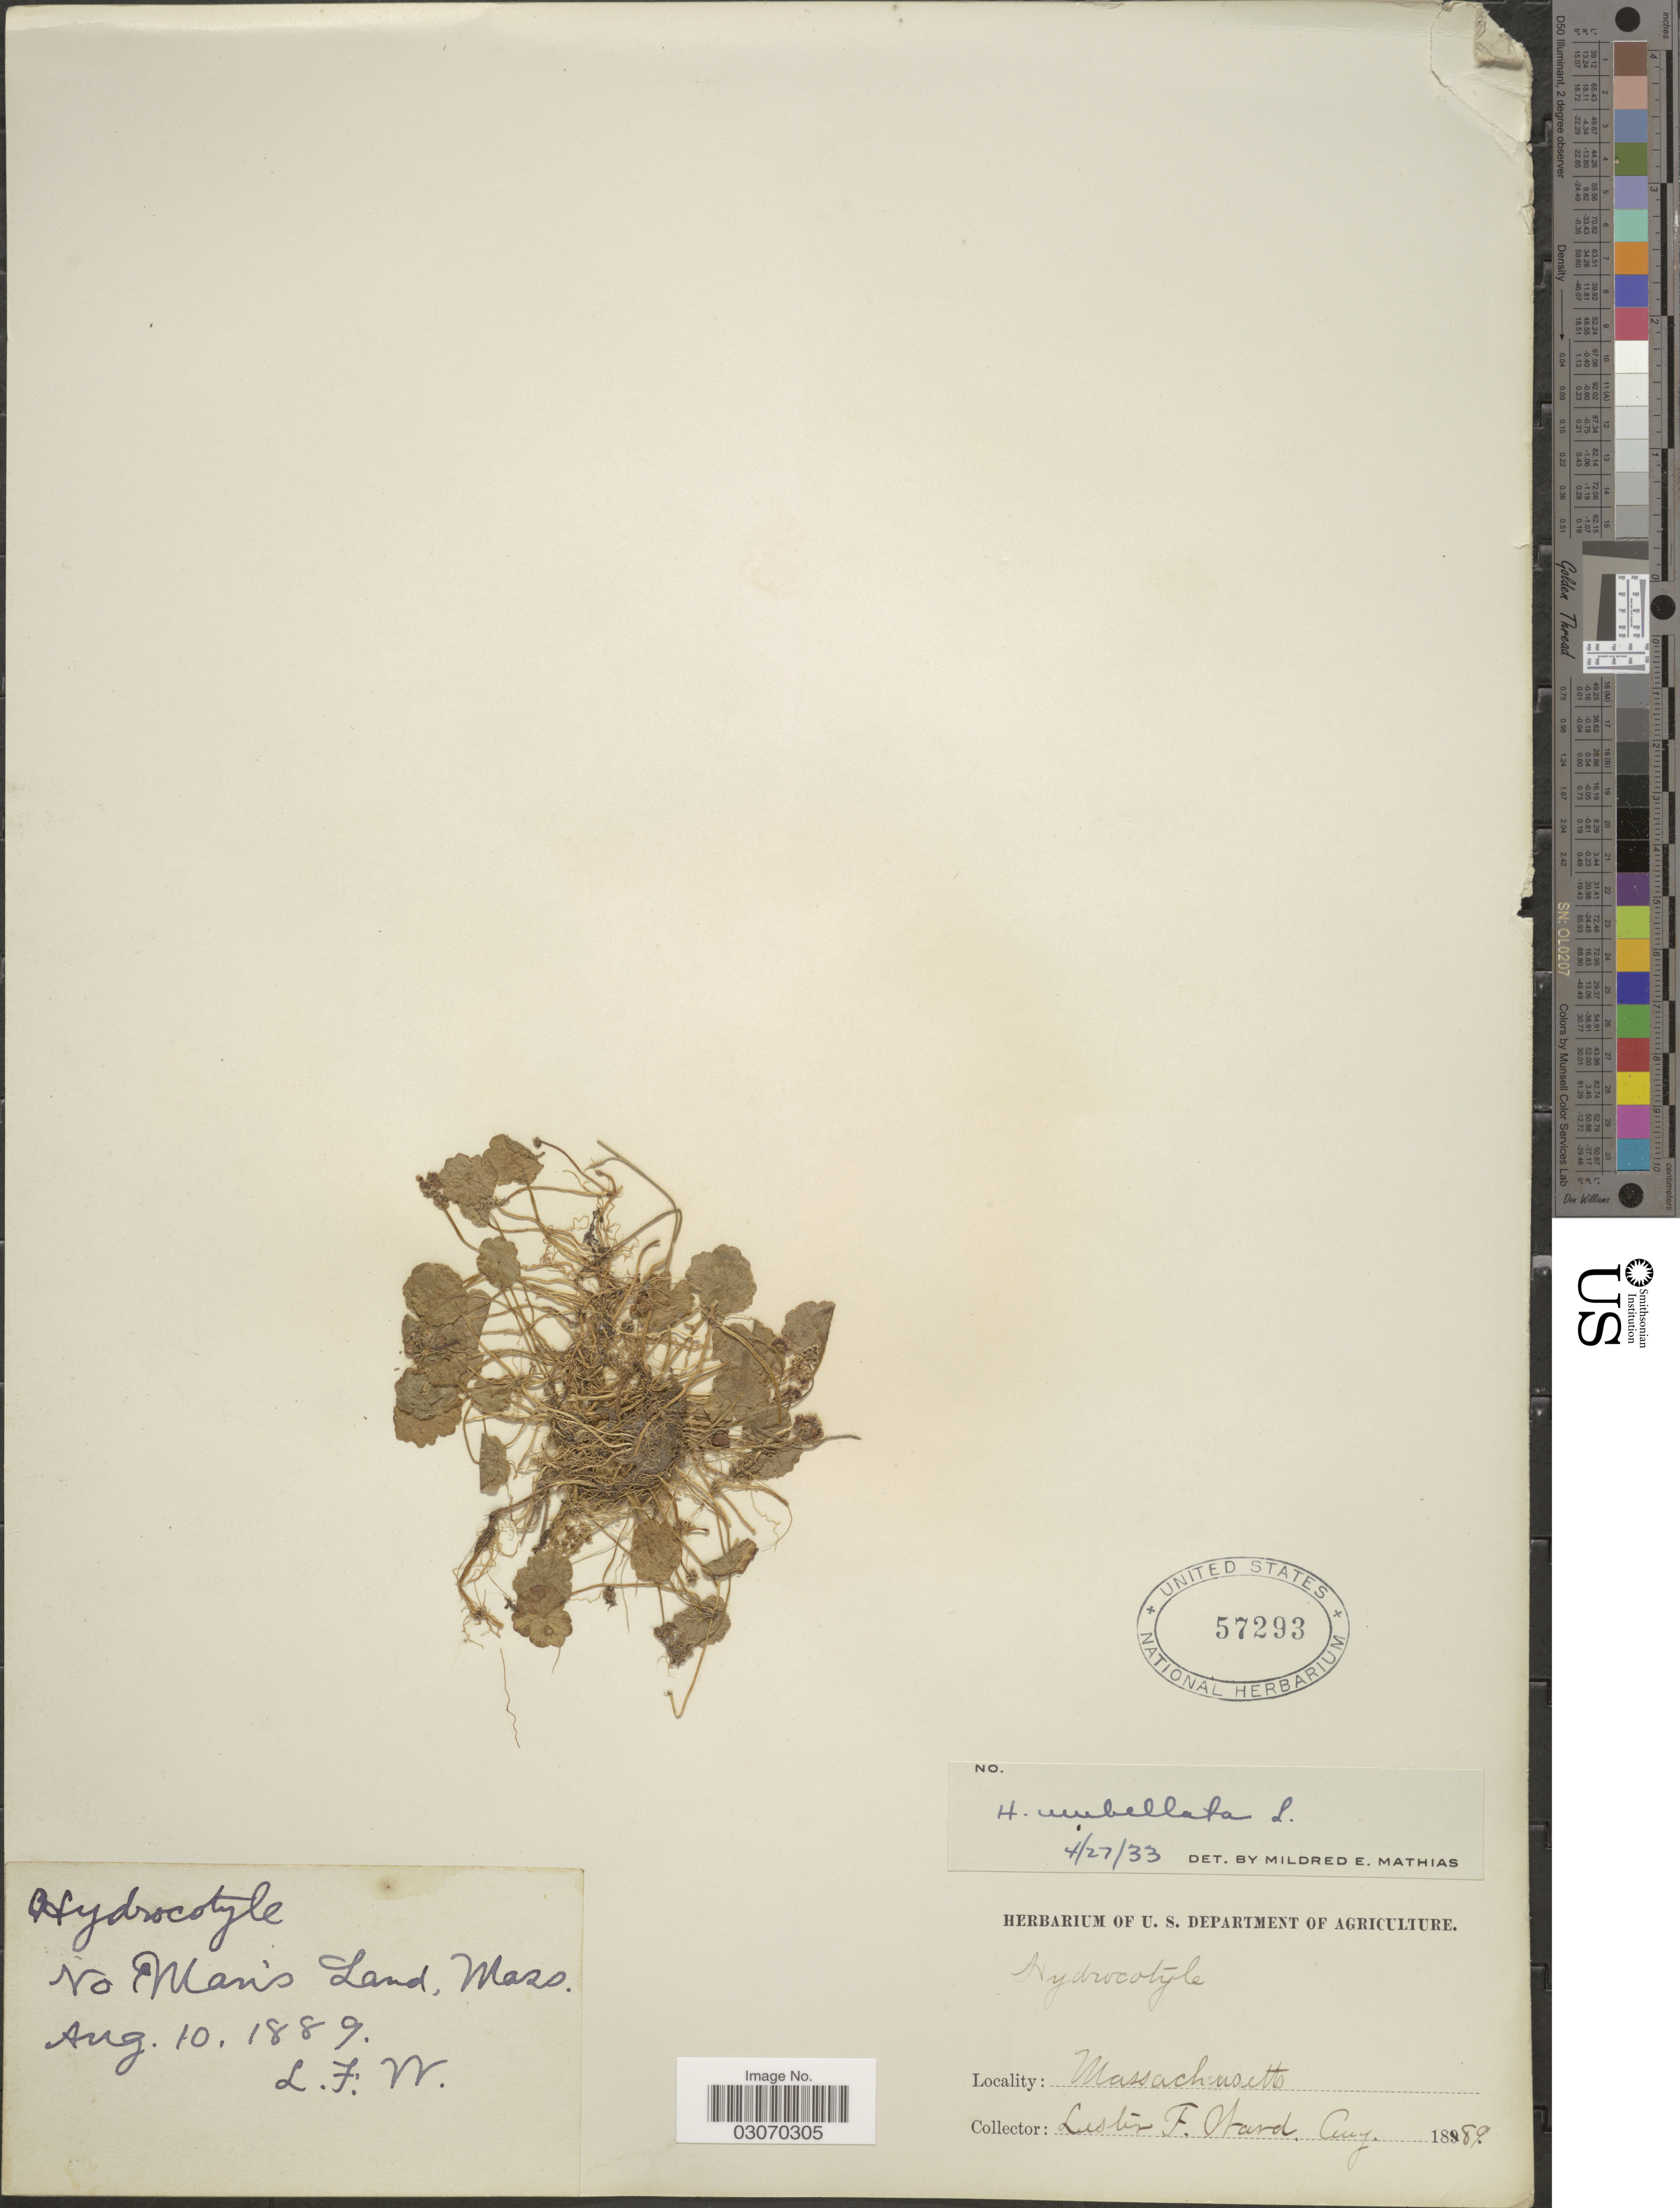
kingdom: Plantae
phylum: Tracheophyta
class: Magnoliopsida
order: Apiales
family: Araliaceae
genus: Hydrocotyle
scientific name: Hydrocotyle umbellata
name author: L.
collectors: L. F. Ward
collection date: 1889-08-10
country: United States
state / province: Massachusetts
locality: No Man's Land.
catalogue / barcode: US 57293